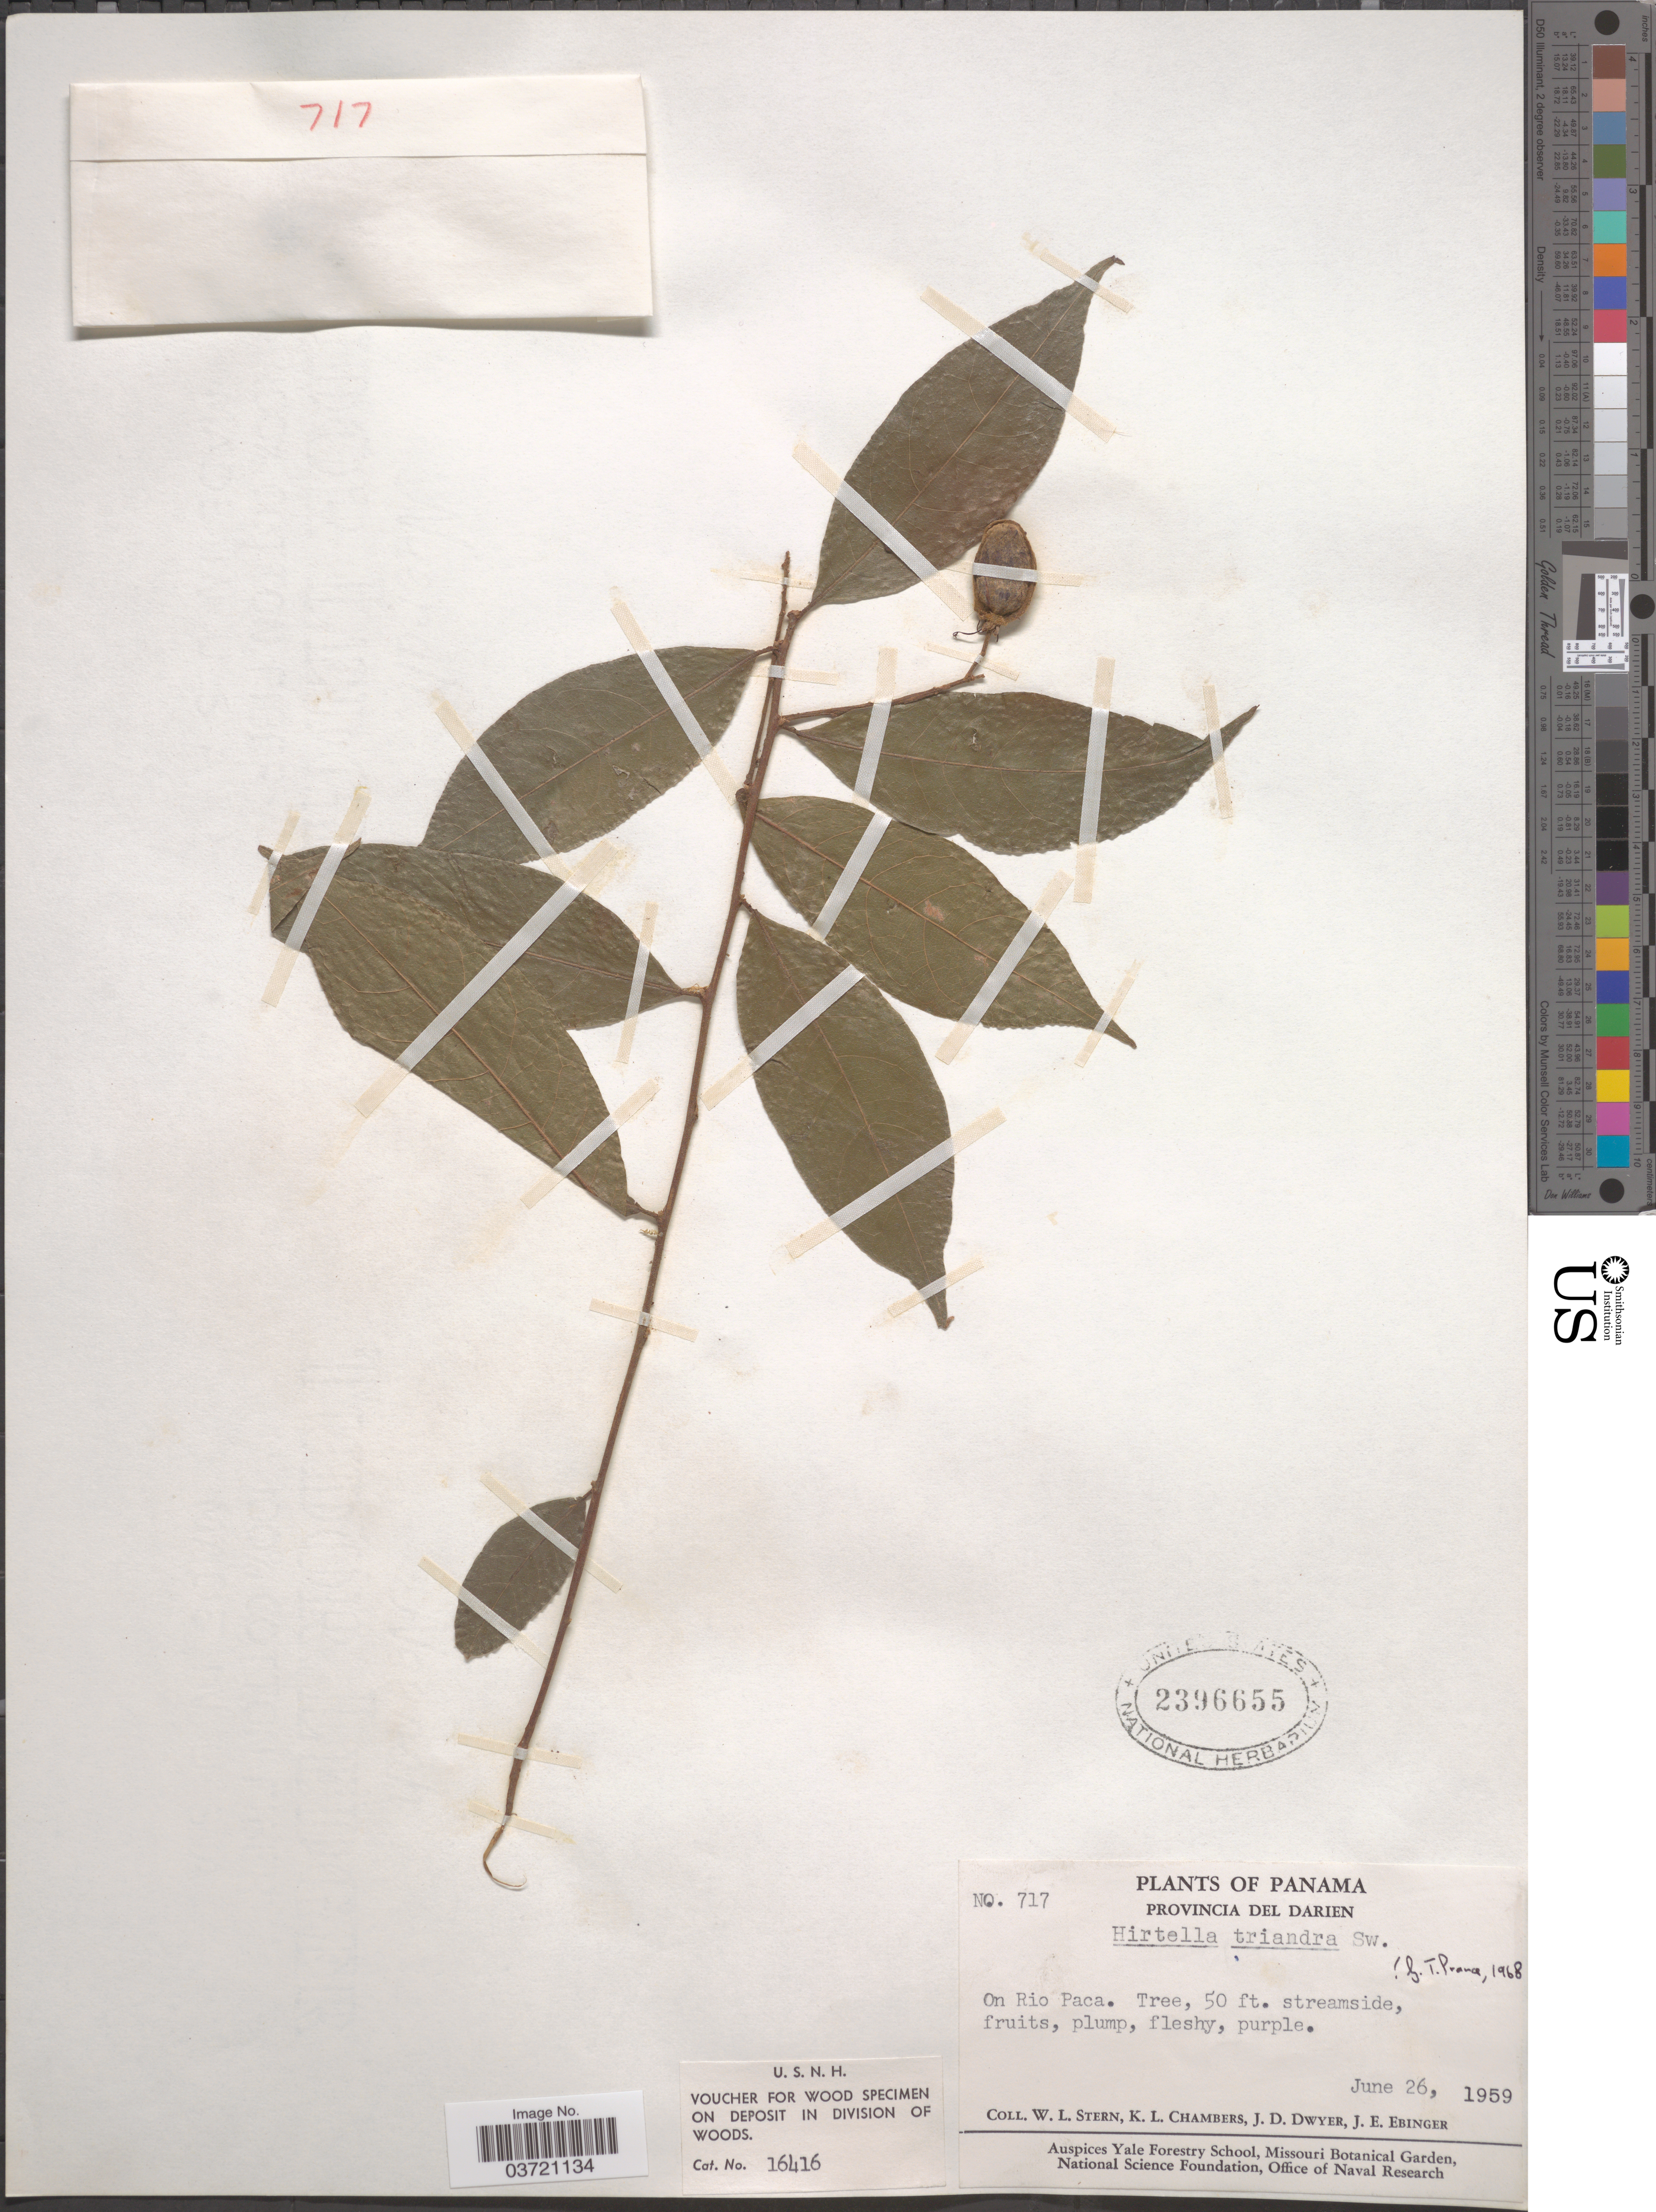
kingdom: Plantae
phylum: Tracheophyta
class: Magnoliopsida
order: Malpighiales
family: Chrysobalanaceae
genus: Hirtella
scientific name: Hirtella triandra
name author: Sw.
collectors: W. L. Stern, K. Chambers, J. D. Dwyer & J. Ebinger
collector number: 717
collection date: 1959-06-26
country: Panama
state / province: Darien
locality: On Rio Paca.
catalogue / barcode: US 2396655